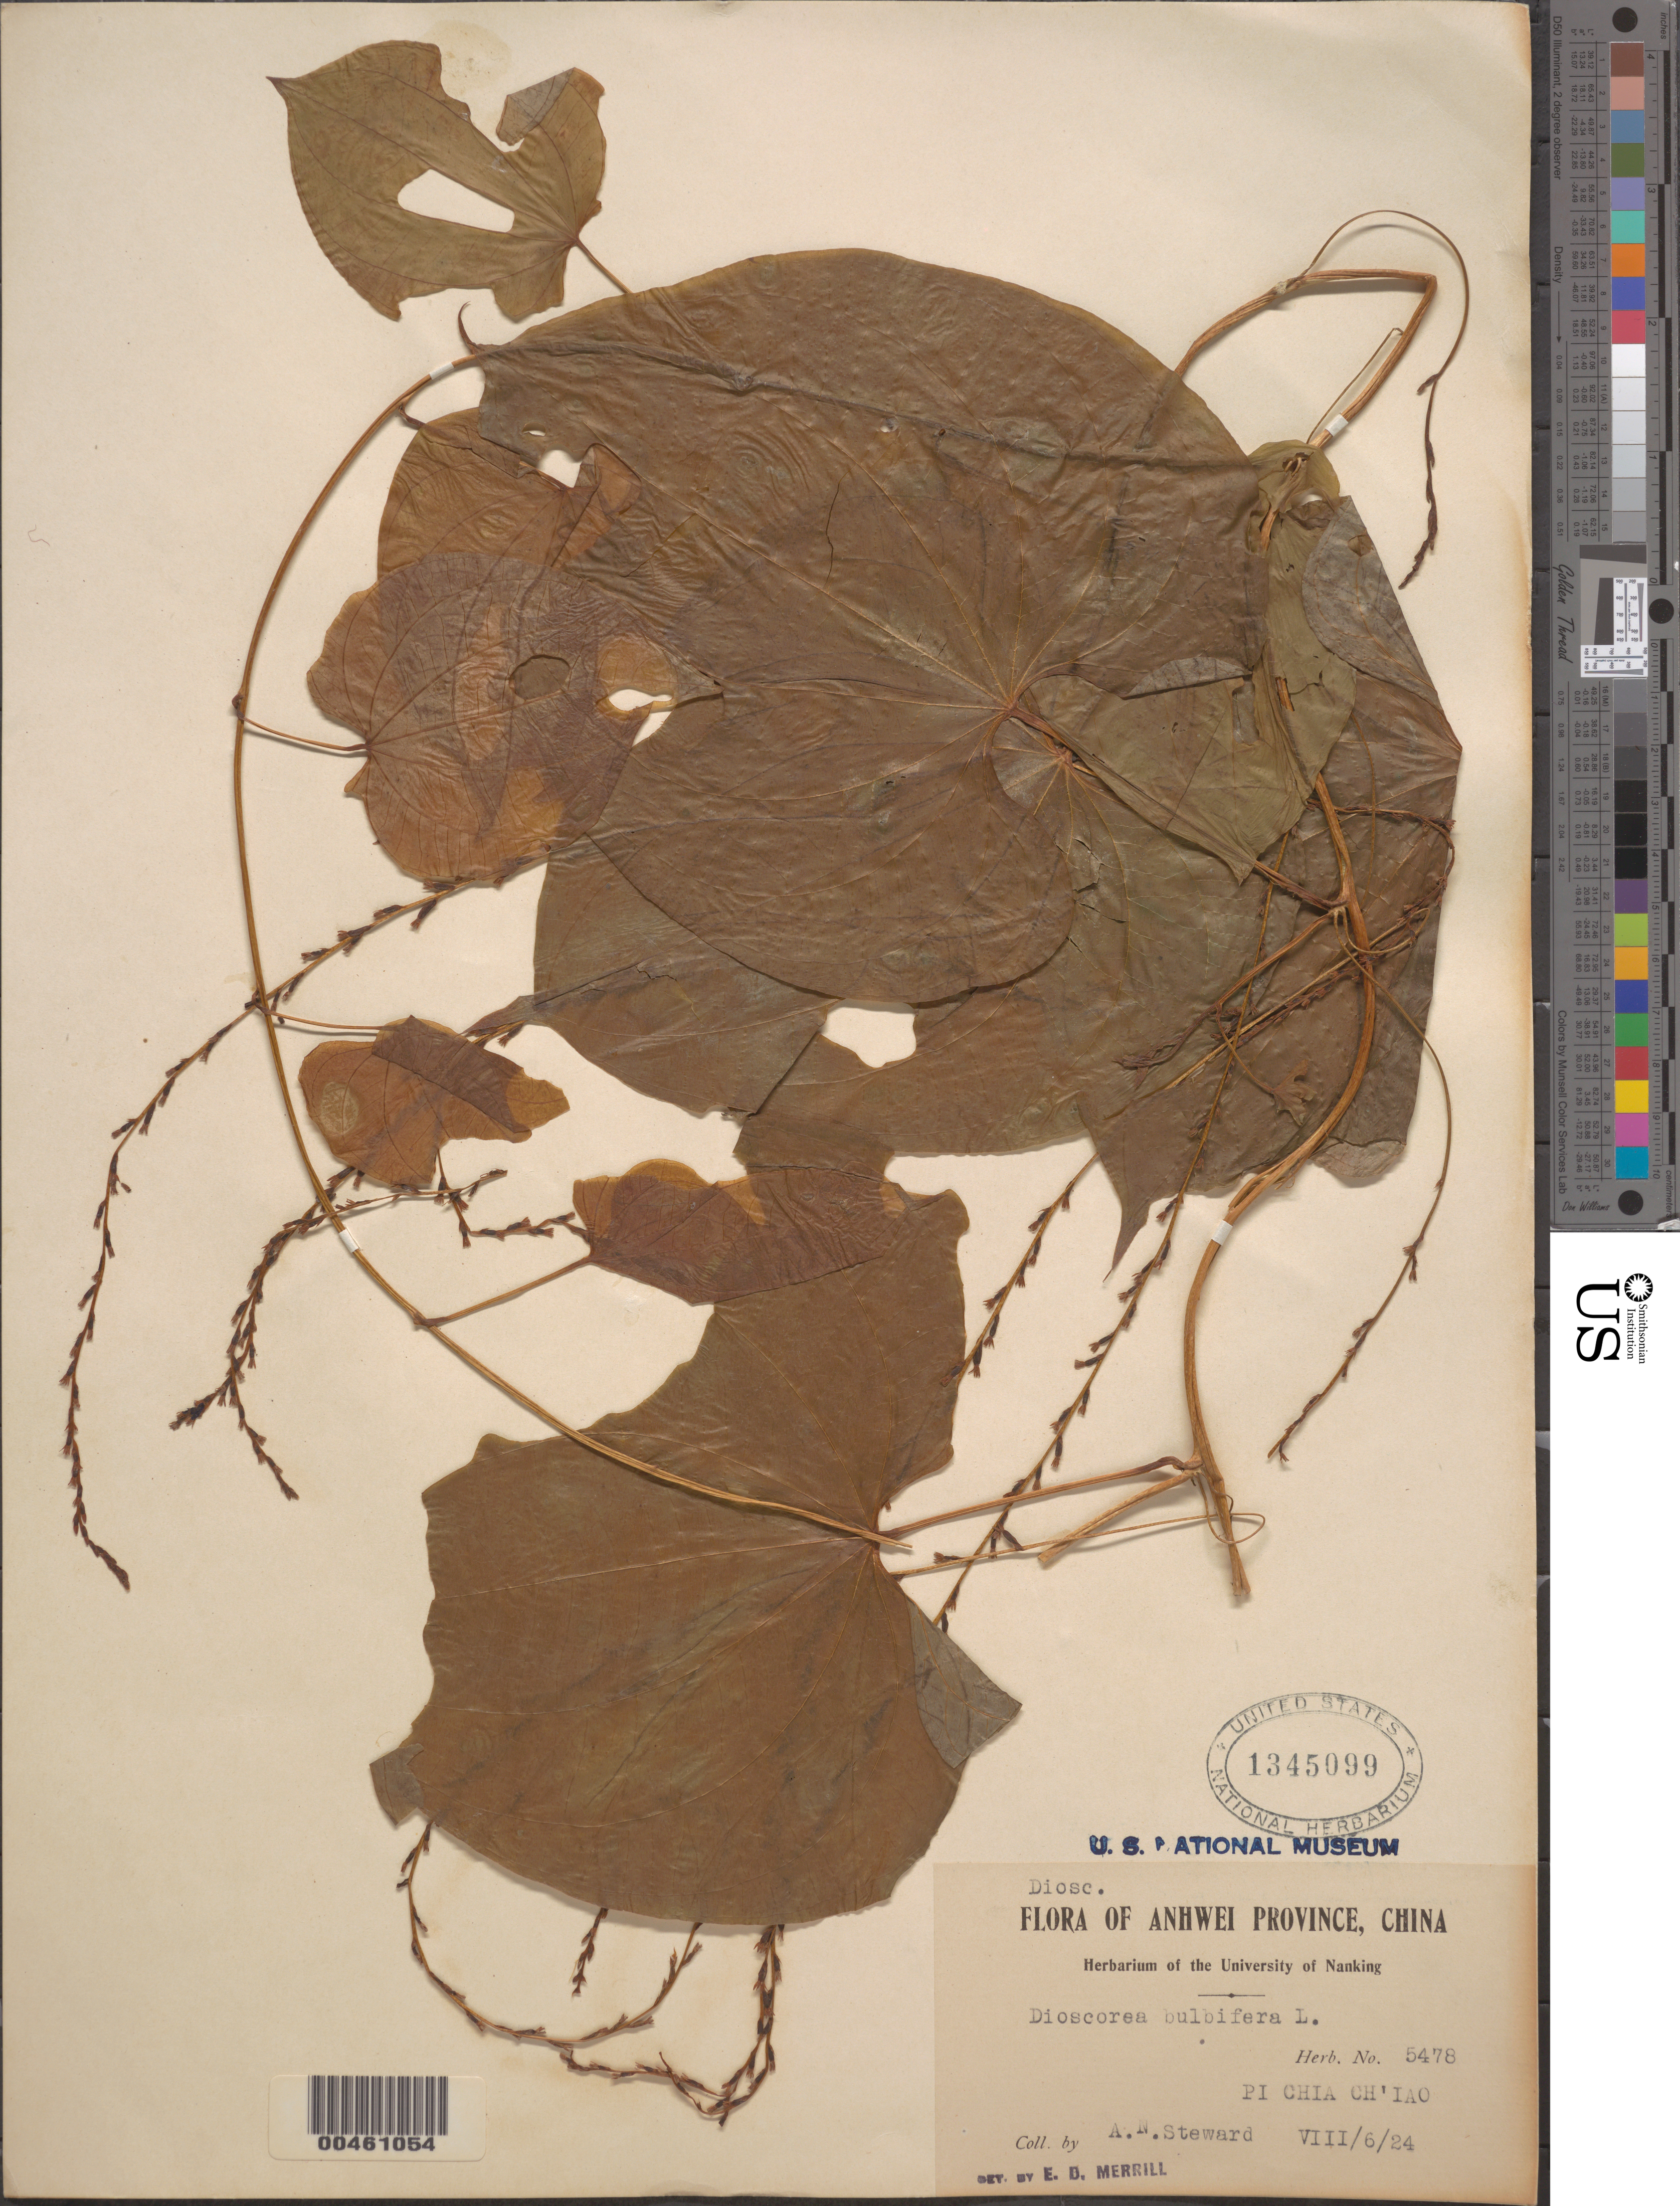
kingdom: Plantae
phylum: Tracheophyta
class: Liliopsida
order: Dioscoreales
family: Dioscoreaceae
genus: Dioscorea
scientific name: Dioscorea bulbifera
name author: L.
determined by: Merrill, Elmer D.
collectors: A. N. Steward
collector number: Herb. No. 5478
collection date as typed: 06 Aug 1924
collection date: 1924-08-06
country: China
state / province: Anhui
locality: Pi Chia Ch'iao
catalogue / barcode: US 1345099